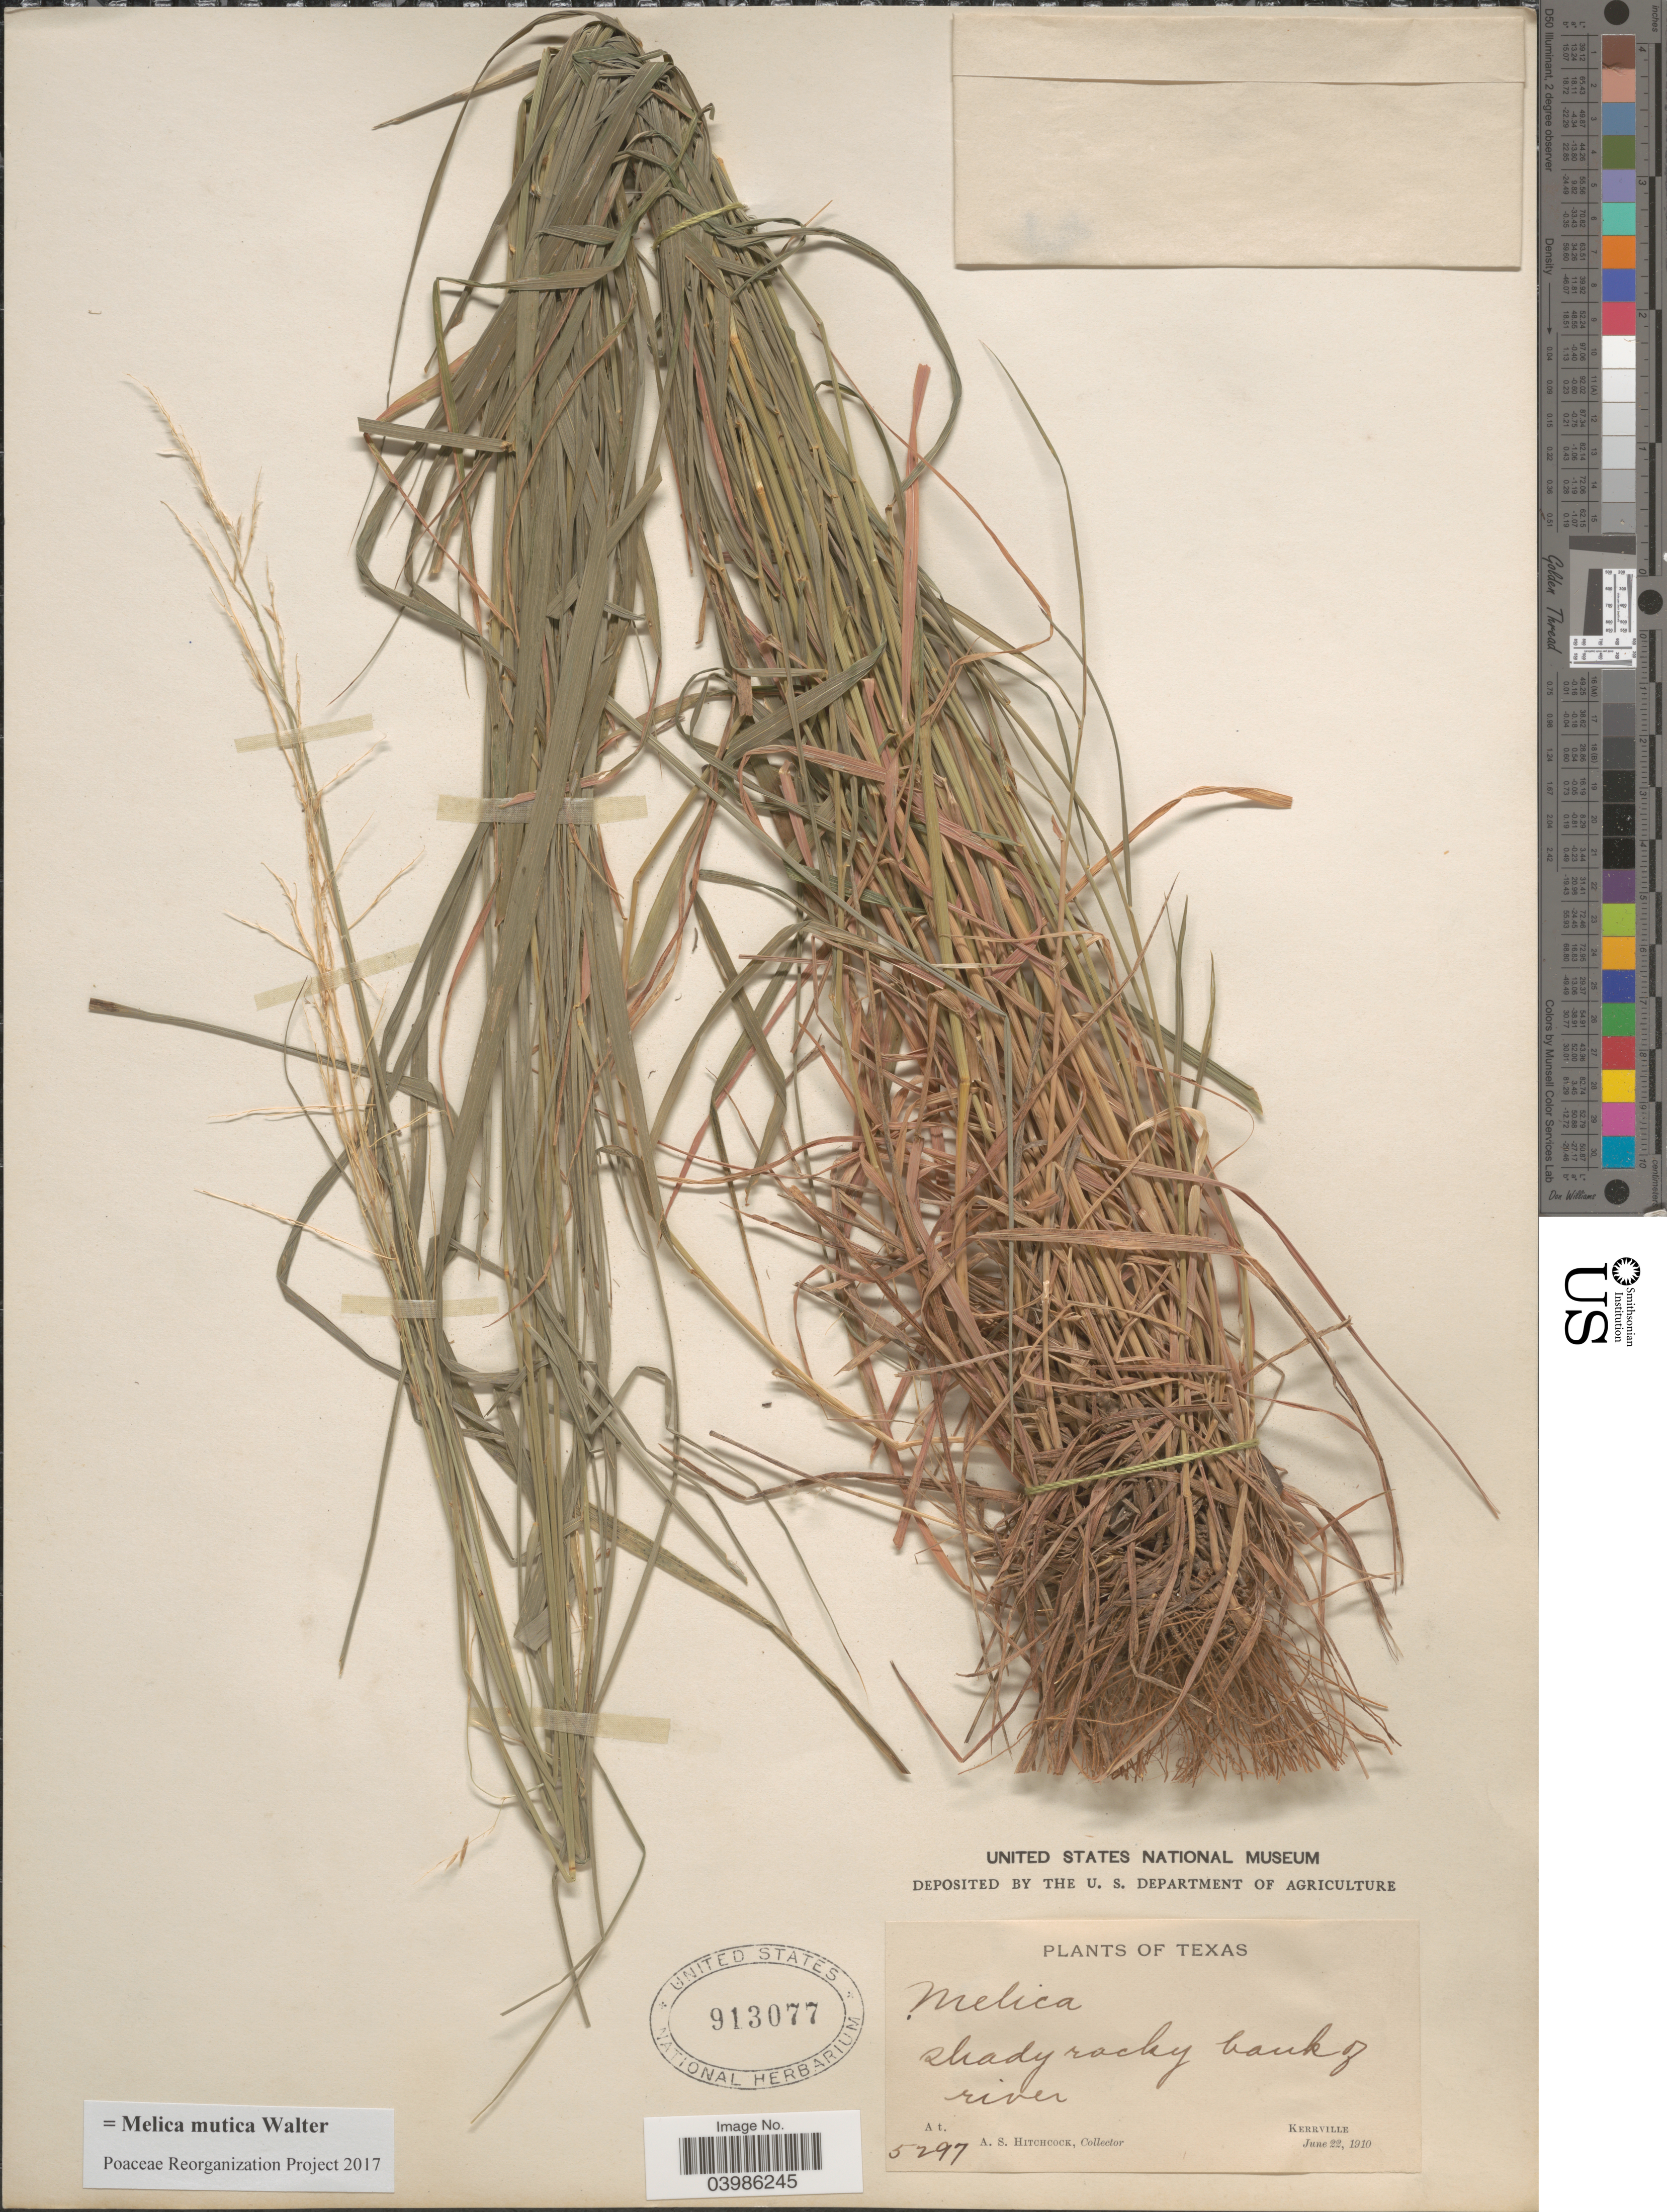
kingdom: Plantae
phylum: Tracheophyta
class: Liliopsida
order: Poales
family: Poaceae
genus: Melica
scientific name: Melica mutica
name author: Walter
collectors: A. S. Hitchcock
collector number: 5297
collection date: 1910-06-22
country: United States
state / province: Texas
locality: Shady rocky bank of river Kerrville.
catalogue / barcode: US 913077